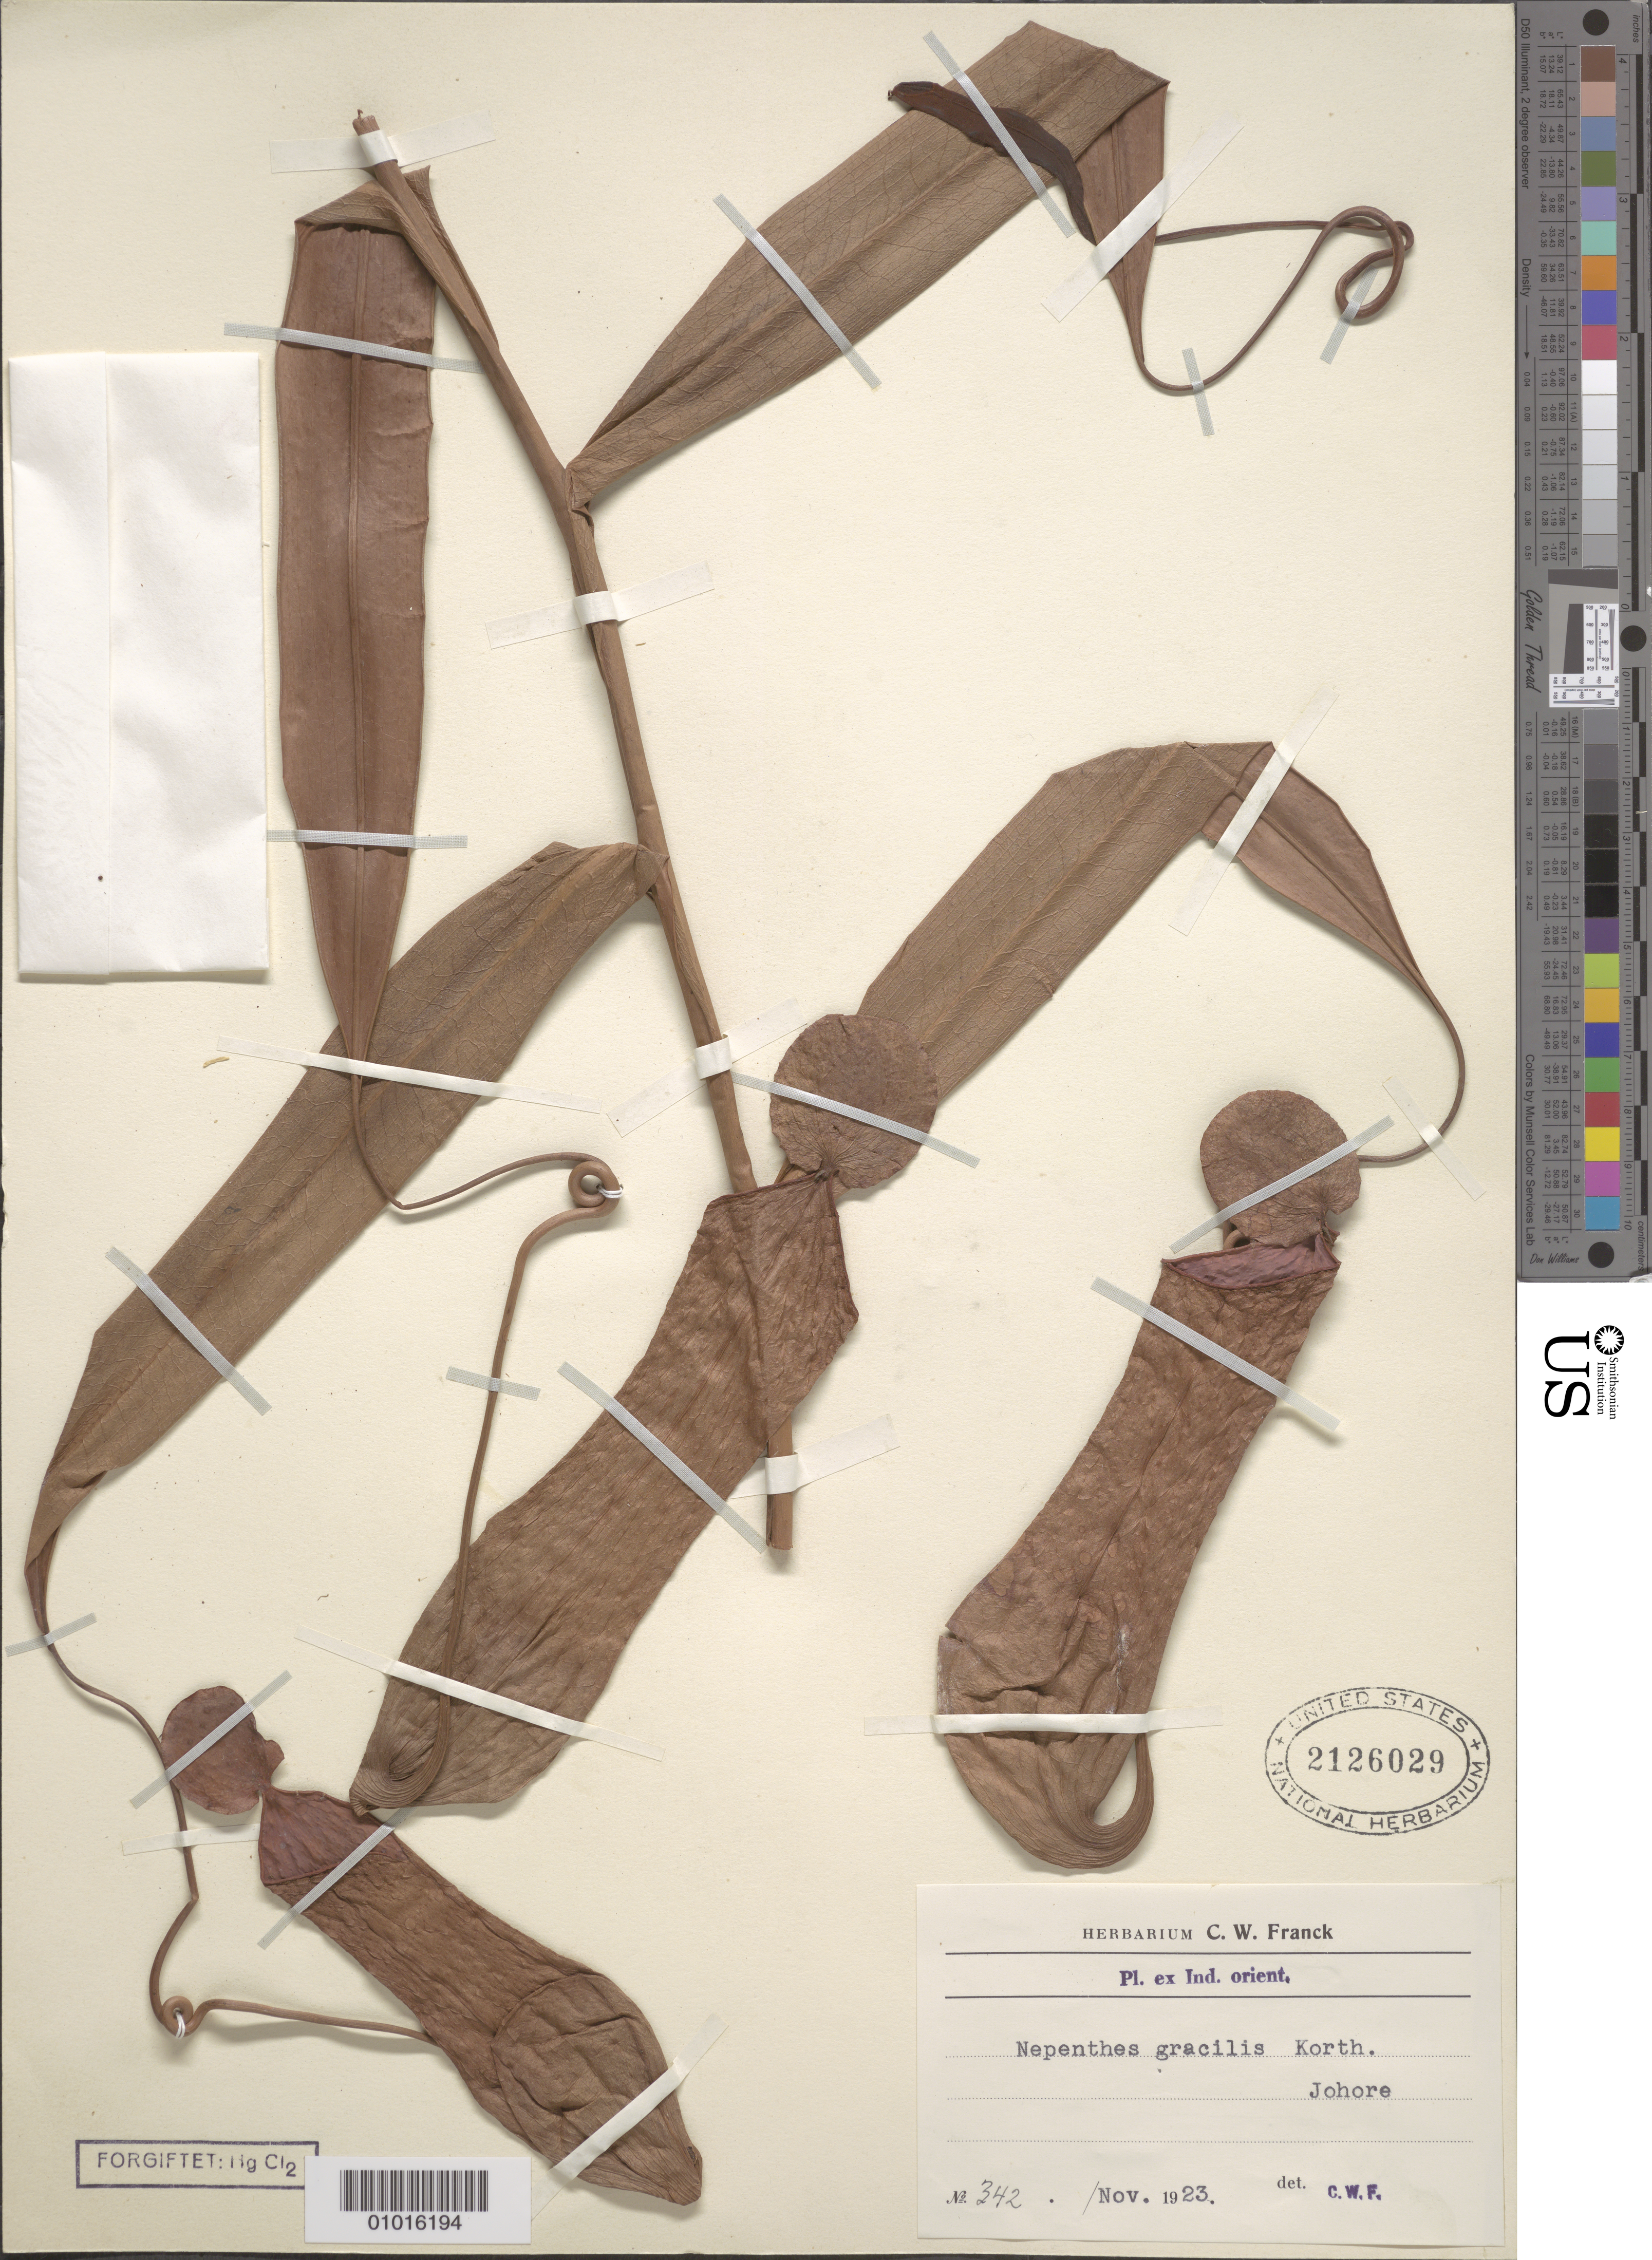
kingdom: Plantae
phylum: Tracheophyta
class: Magnoliopsida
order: Caryophyllales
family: Nepenthaceae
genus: Nepenthes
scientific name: Nepenthes gracilis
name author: Korth.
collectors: C. Franck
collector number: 342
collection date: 1923-11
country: Malaysia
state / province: Johor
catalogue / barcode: US 2126029